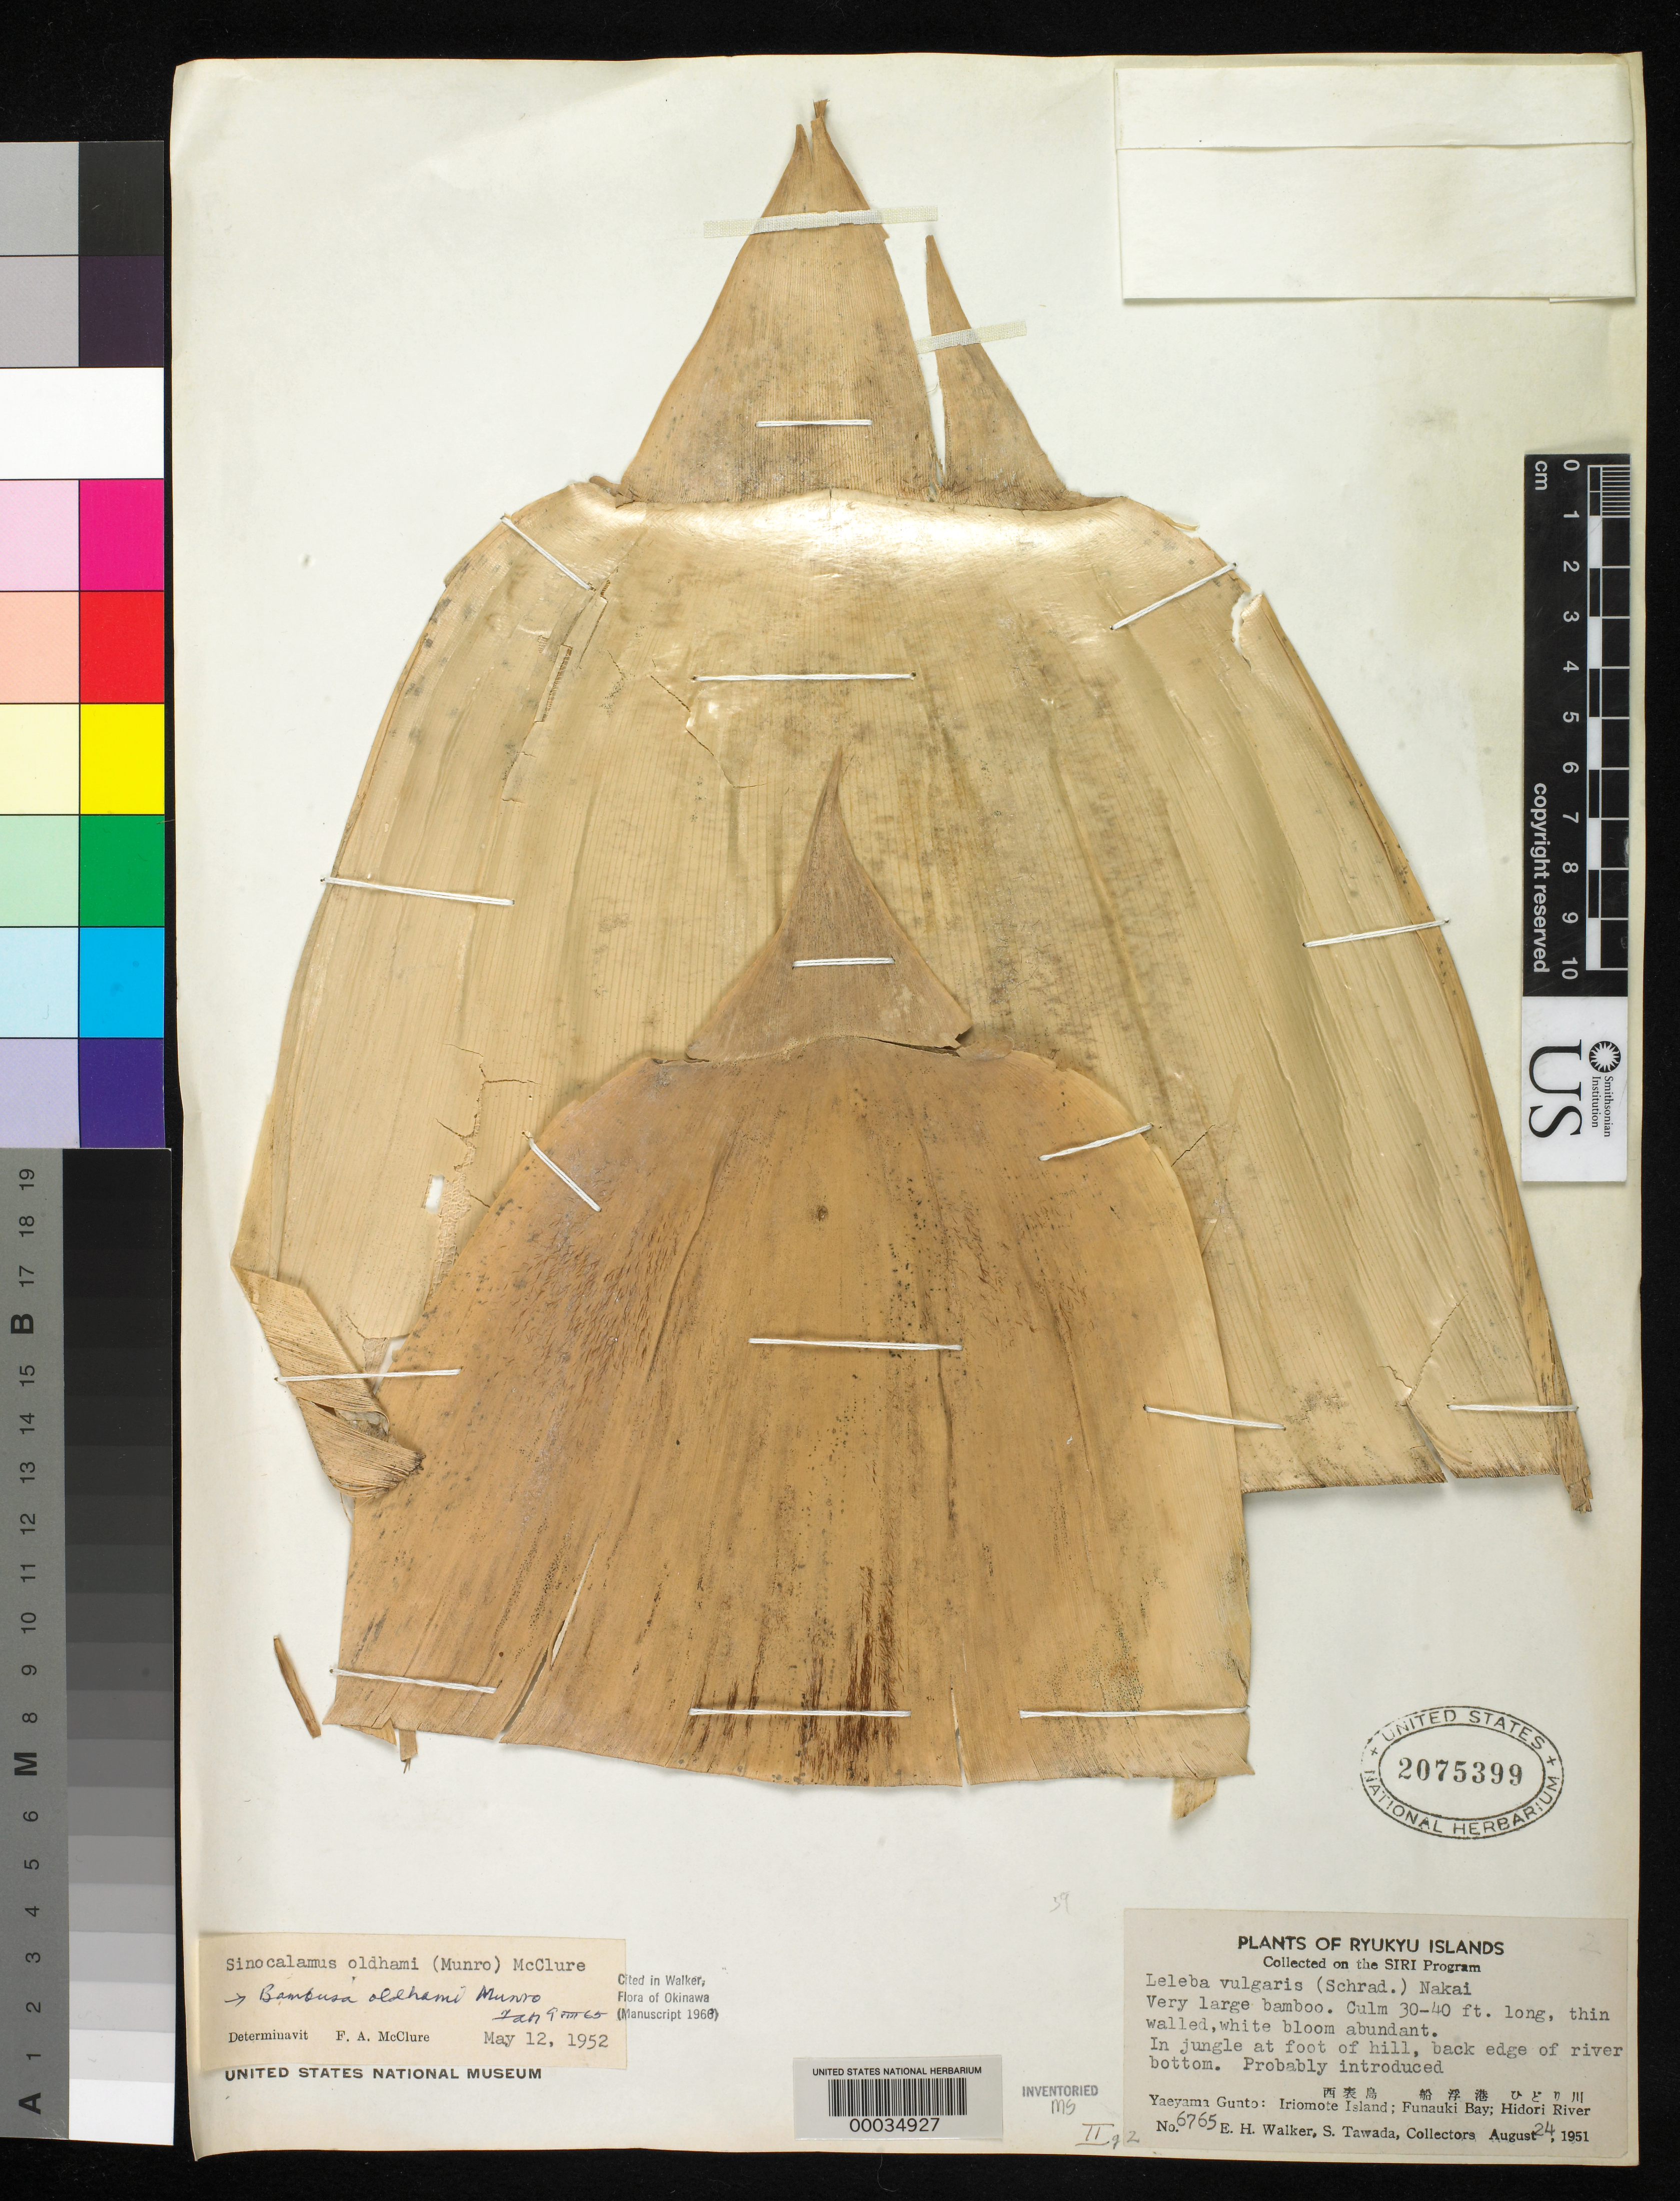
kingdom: Plantae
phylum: Tracheophyta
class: Liliopsida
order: Poales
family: Poaceae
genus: Bambusa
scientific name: Bambusa oldhamii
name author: Munro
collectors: E. H. Walker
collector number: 6765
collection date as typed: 24 Aug 1951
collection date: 1951-08-24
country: Japan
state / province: Okinawa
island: Iriomote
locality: Yaeyama gunto, iriomote island, funauki bay [Sakishima Is.]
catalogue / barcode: US 2075399